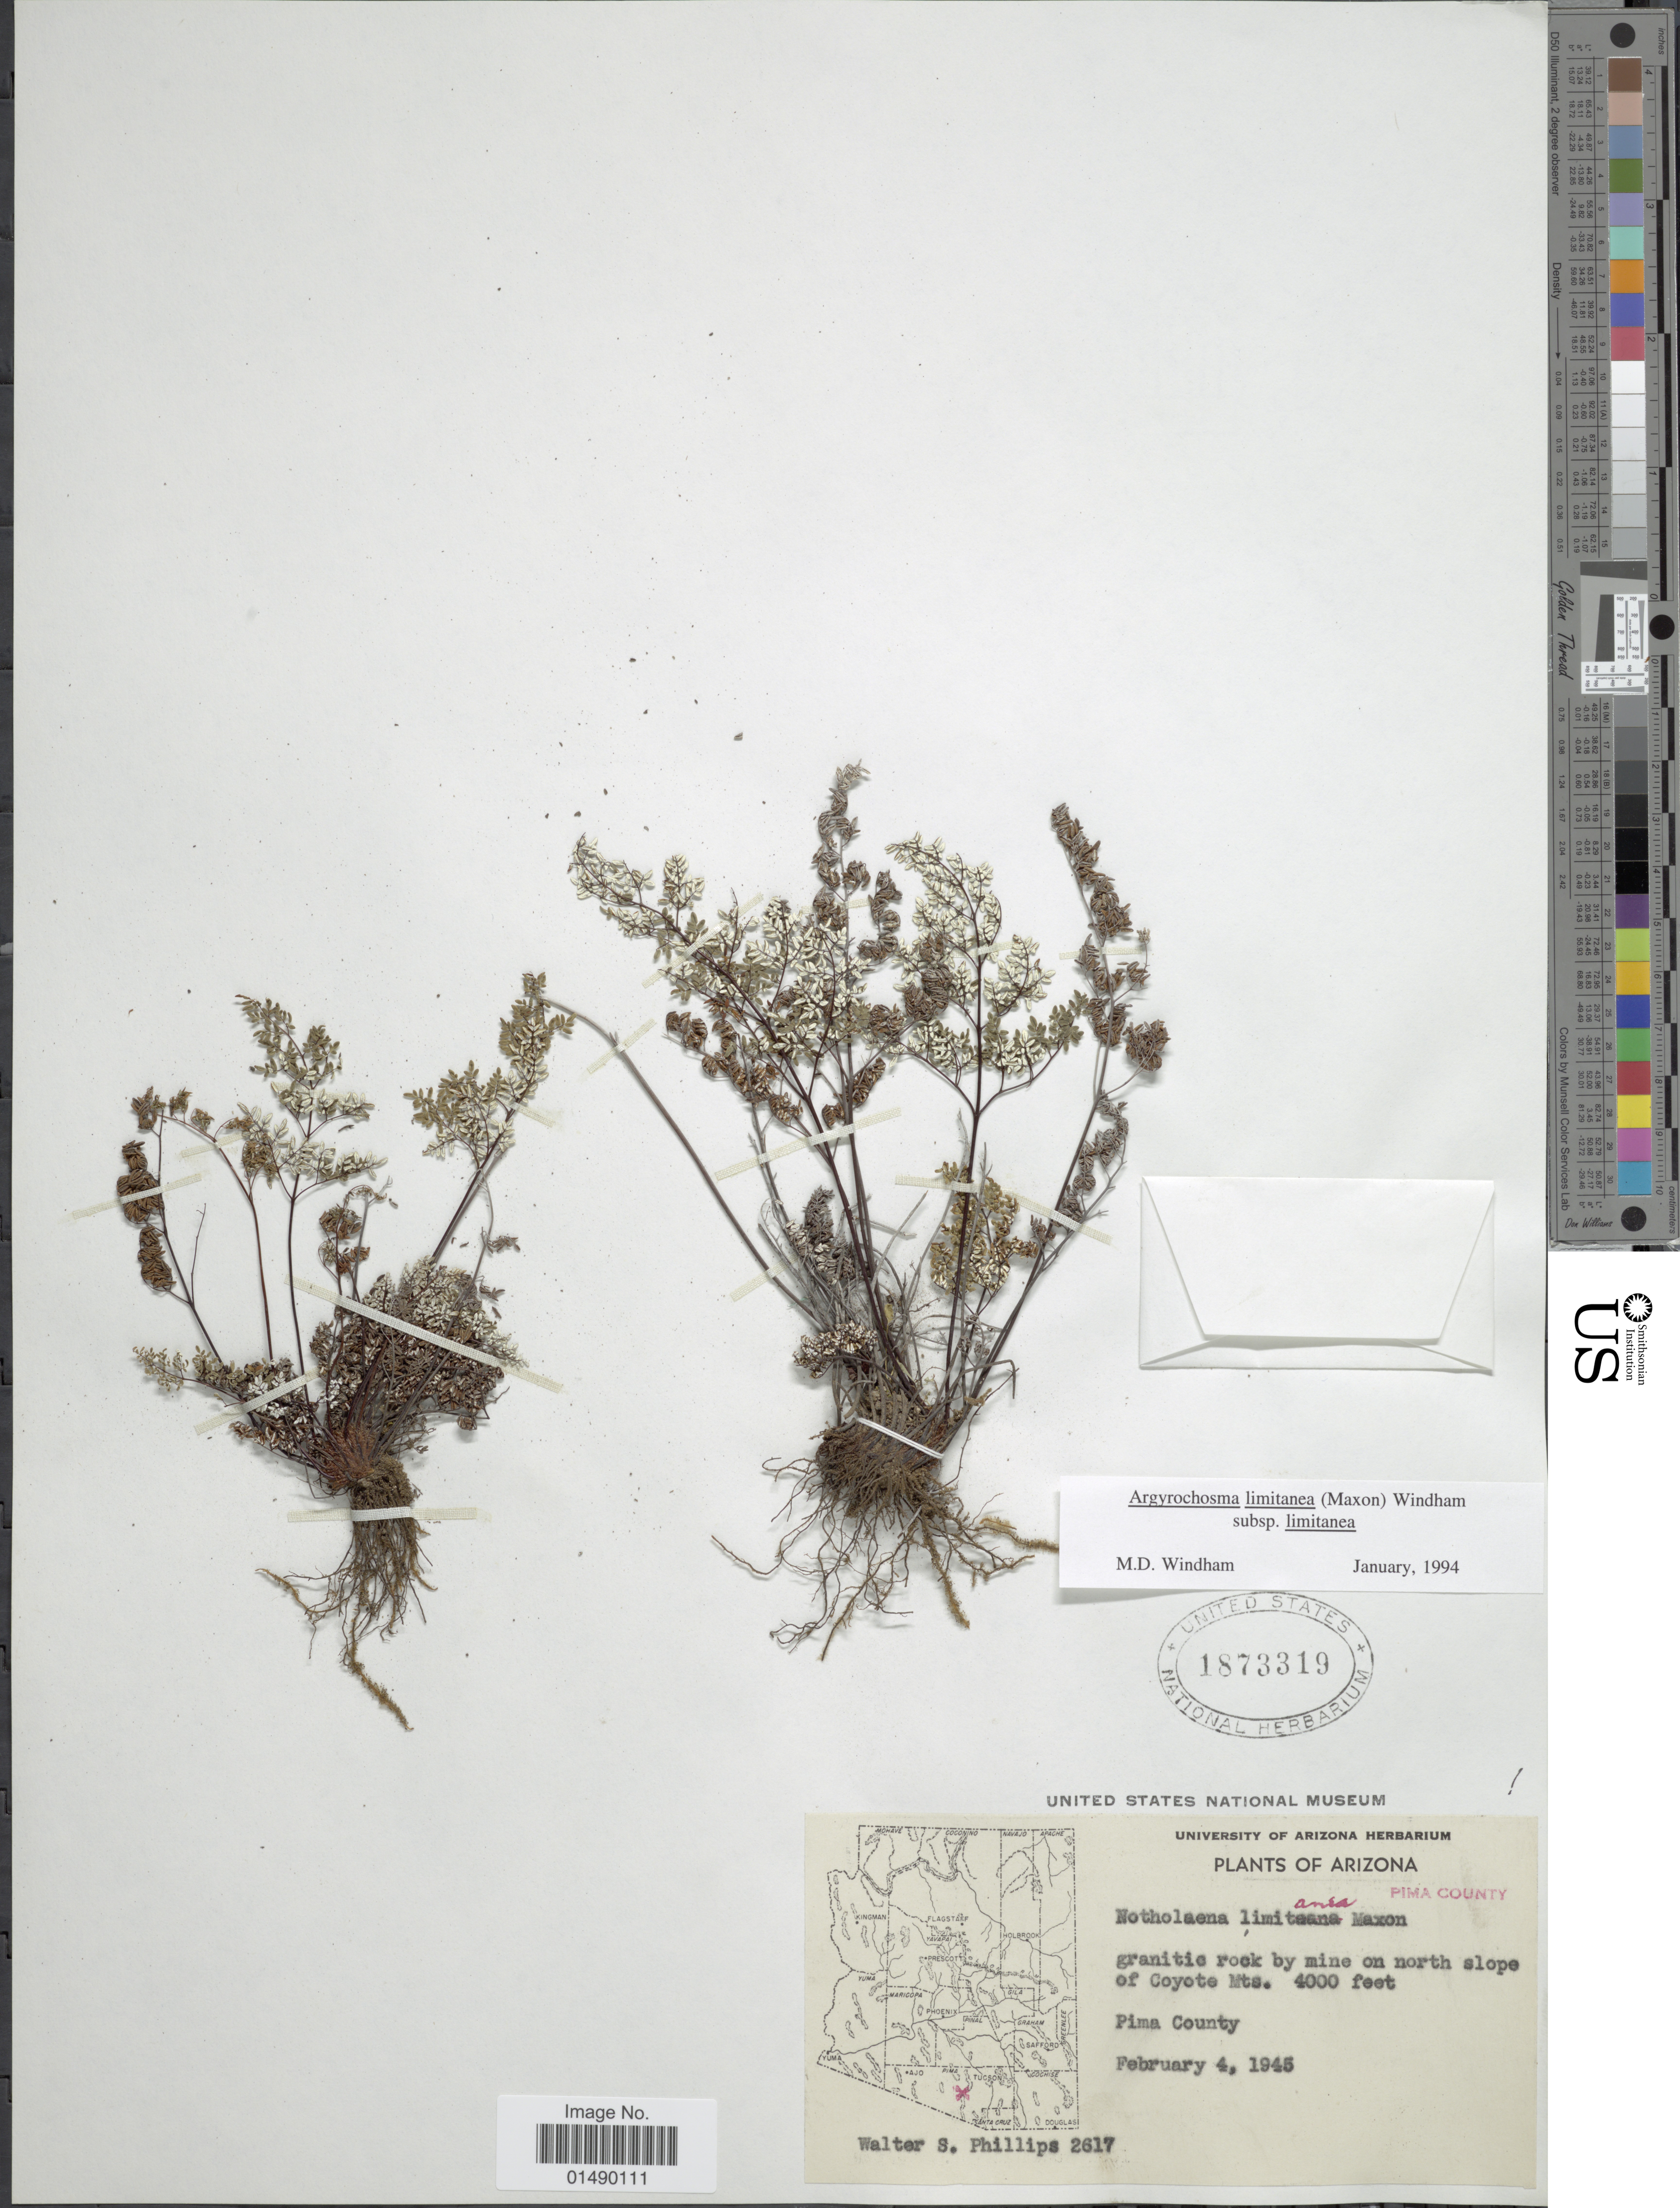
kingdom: Plantae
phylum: Tracheophyta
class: Polypodiopsida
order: Polypodiales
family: Pteridaceae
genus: Argyrochosma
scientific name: Argyrochosma limitanea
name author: (Maxon) Windham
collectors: W. S. Phillips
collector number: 2617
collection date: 1945-02-04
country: United States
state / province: Arizona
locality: Arizona, granitie rock by mine on north slope of Coyote Mts., Pima County.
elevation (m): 1219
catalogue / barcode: US 1873319